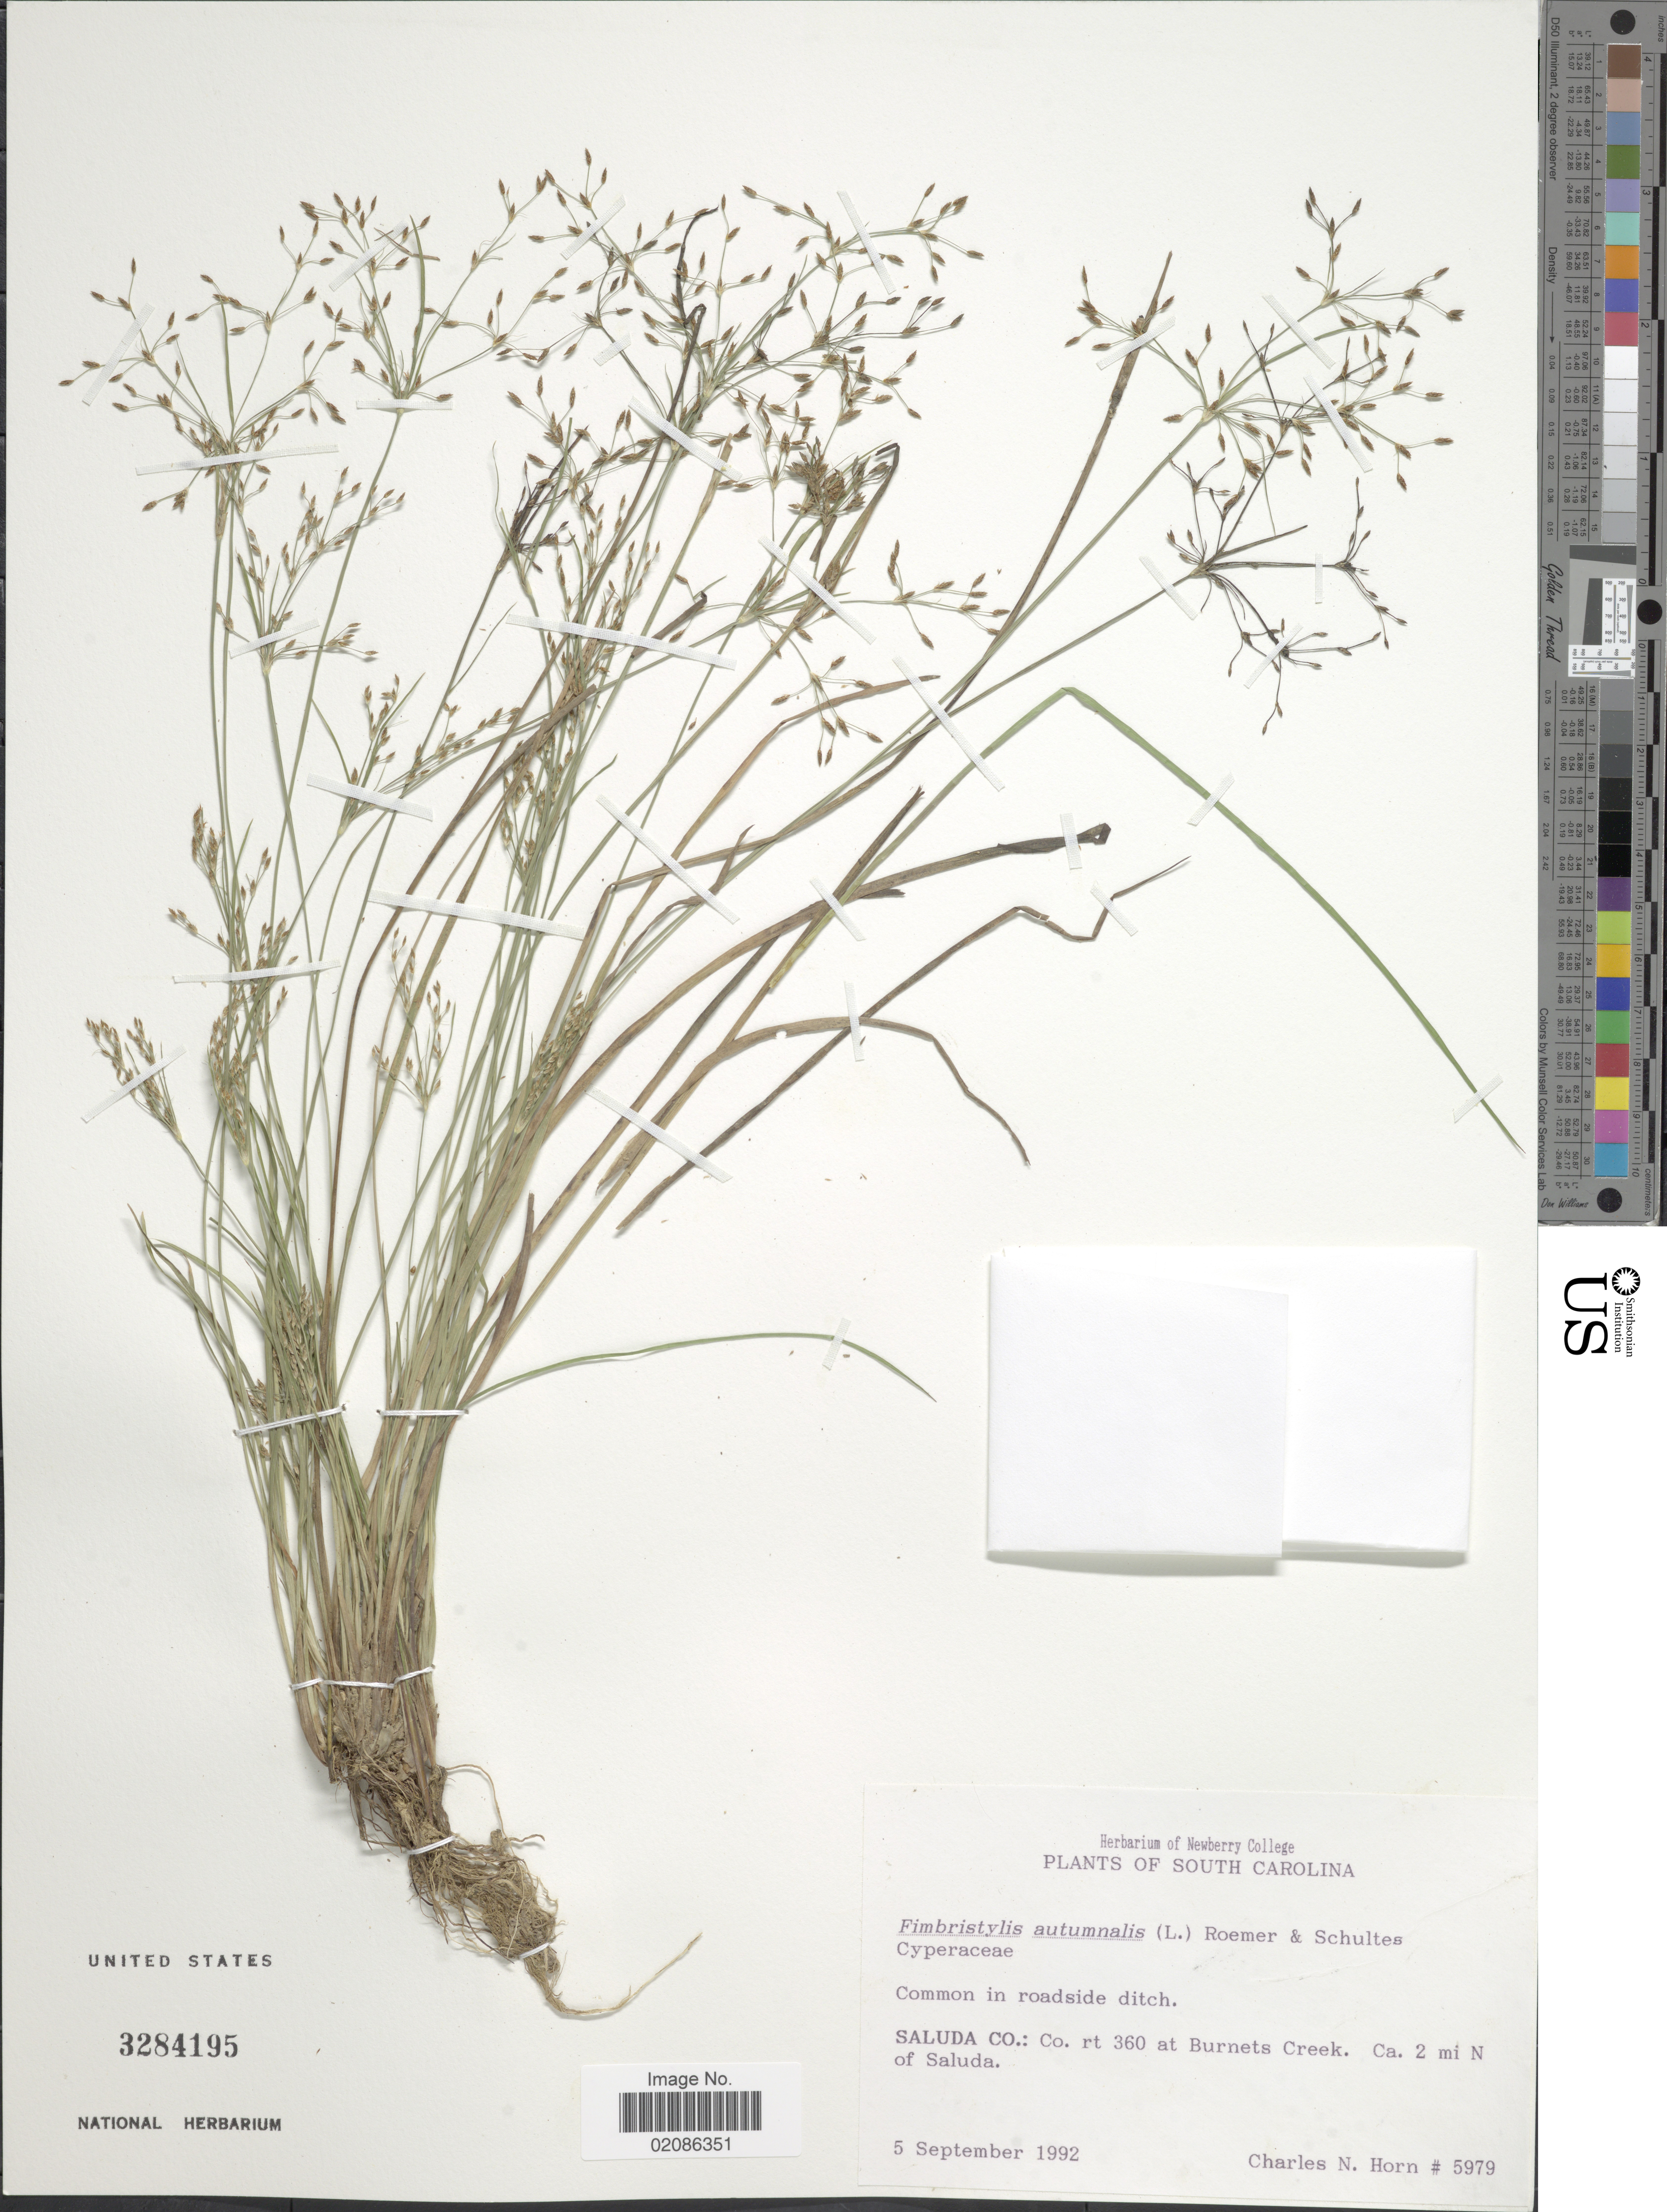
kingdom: Plantae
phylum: Tracheophyta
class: Liliopsida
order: Poales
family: Cyperaceae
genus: Fimbristylis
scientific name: Fimbristylis autumnalis (L.) Roem. & Schult.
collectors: C. N. Horn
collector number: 5979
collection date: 1992-09-05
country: United States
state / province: South Carolina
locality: Common in roadside ditch. Saluda Co: Co rt 360 at Burnets Creek. Ca. 2 mi N of Saluda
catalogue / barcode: US 3284195